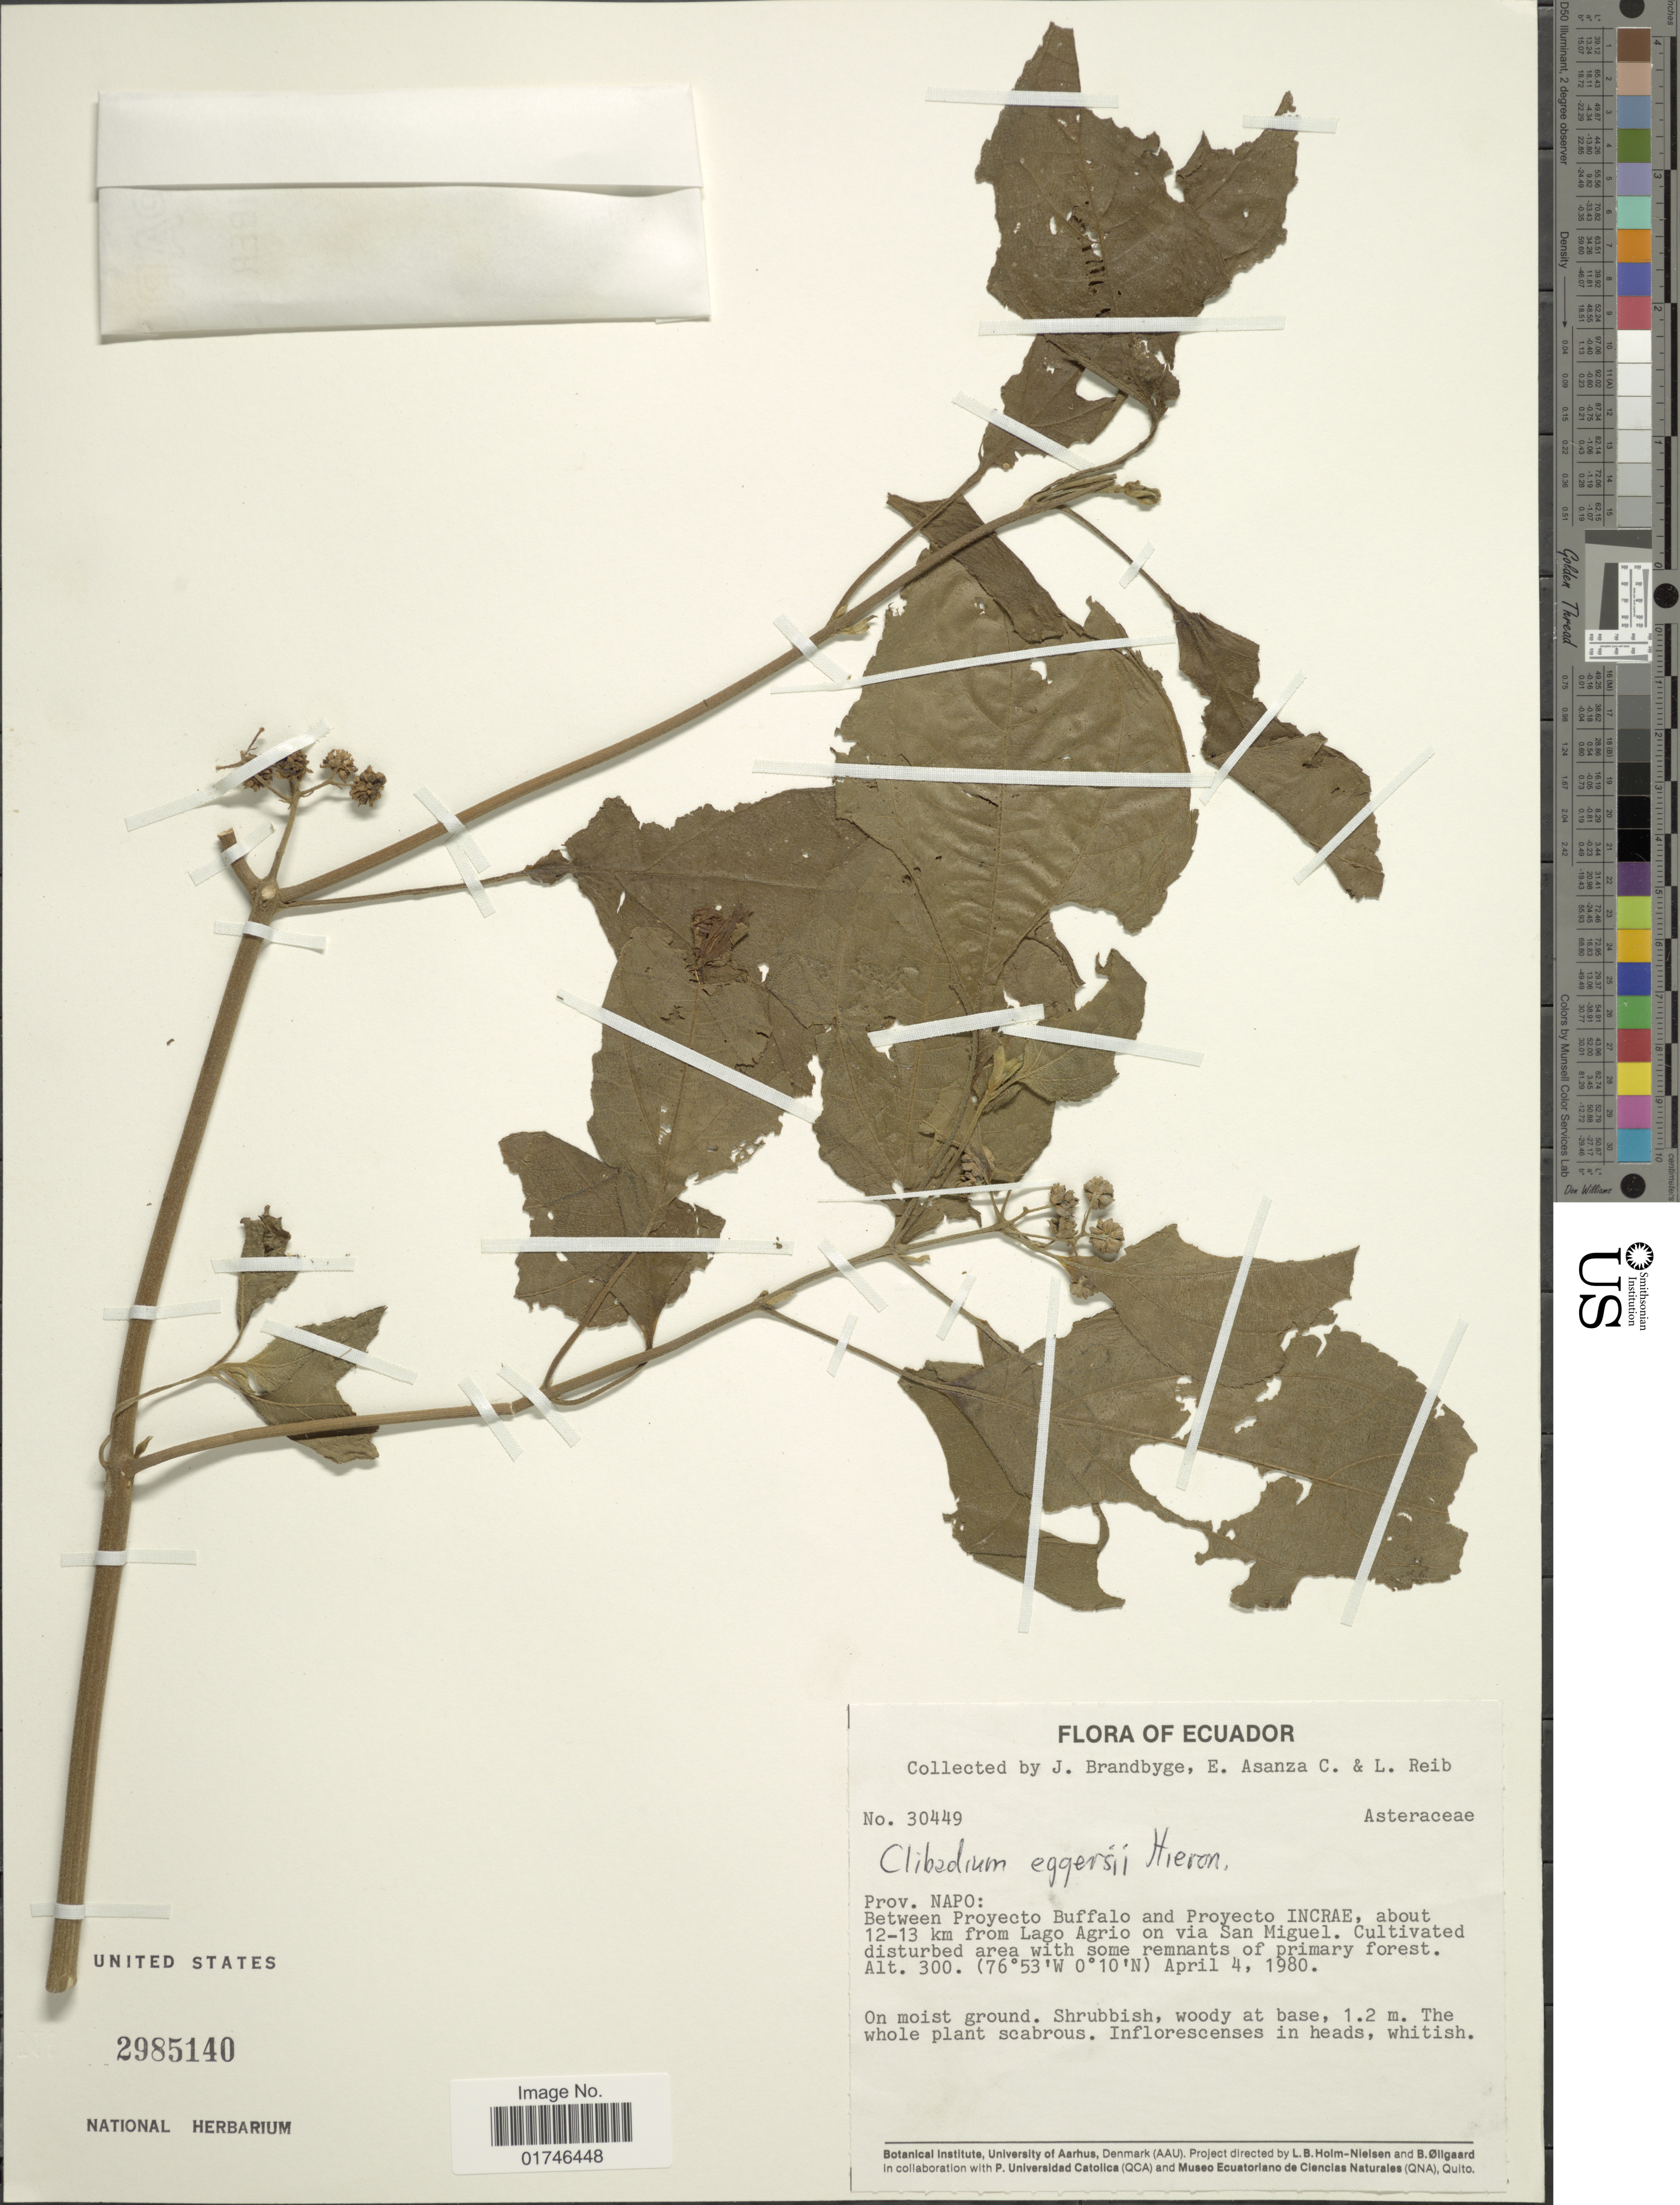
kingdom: Plantae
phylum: Tracheophyta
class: Magnoliopsida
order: Asterales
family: Asteraceae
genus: Clibadium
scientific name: Clibadium eggersii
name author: Hieron.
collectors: J. Brandbyge, E. Asanza C. & L. Reib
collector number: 30449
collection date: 1980-04-04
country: Ecuador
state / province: Napo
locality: Prov. Napo: Between Pryecto Buffalo and Proyecto Incare, about 12-13 km from Lago Agrio on via San Miguel.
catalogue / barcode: US 2985140